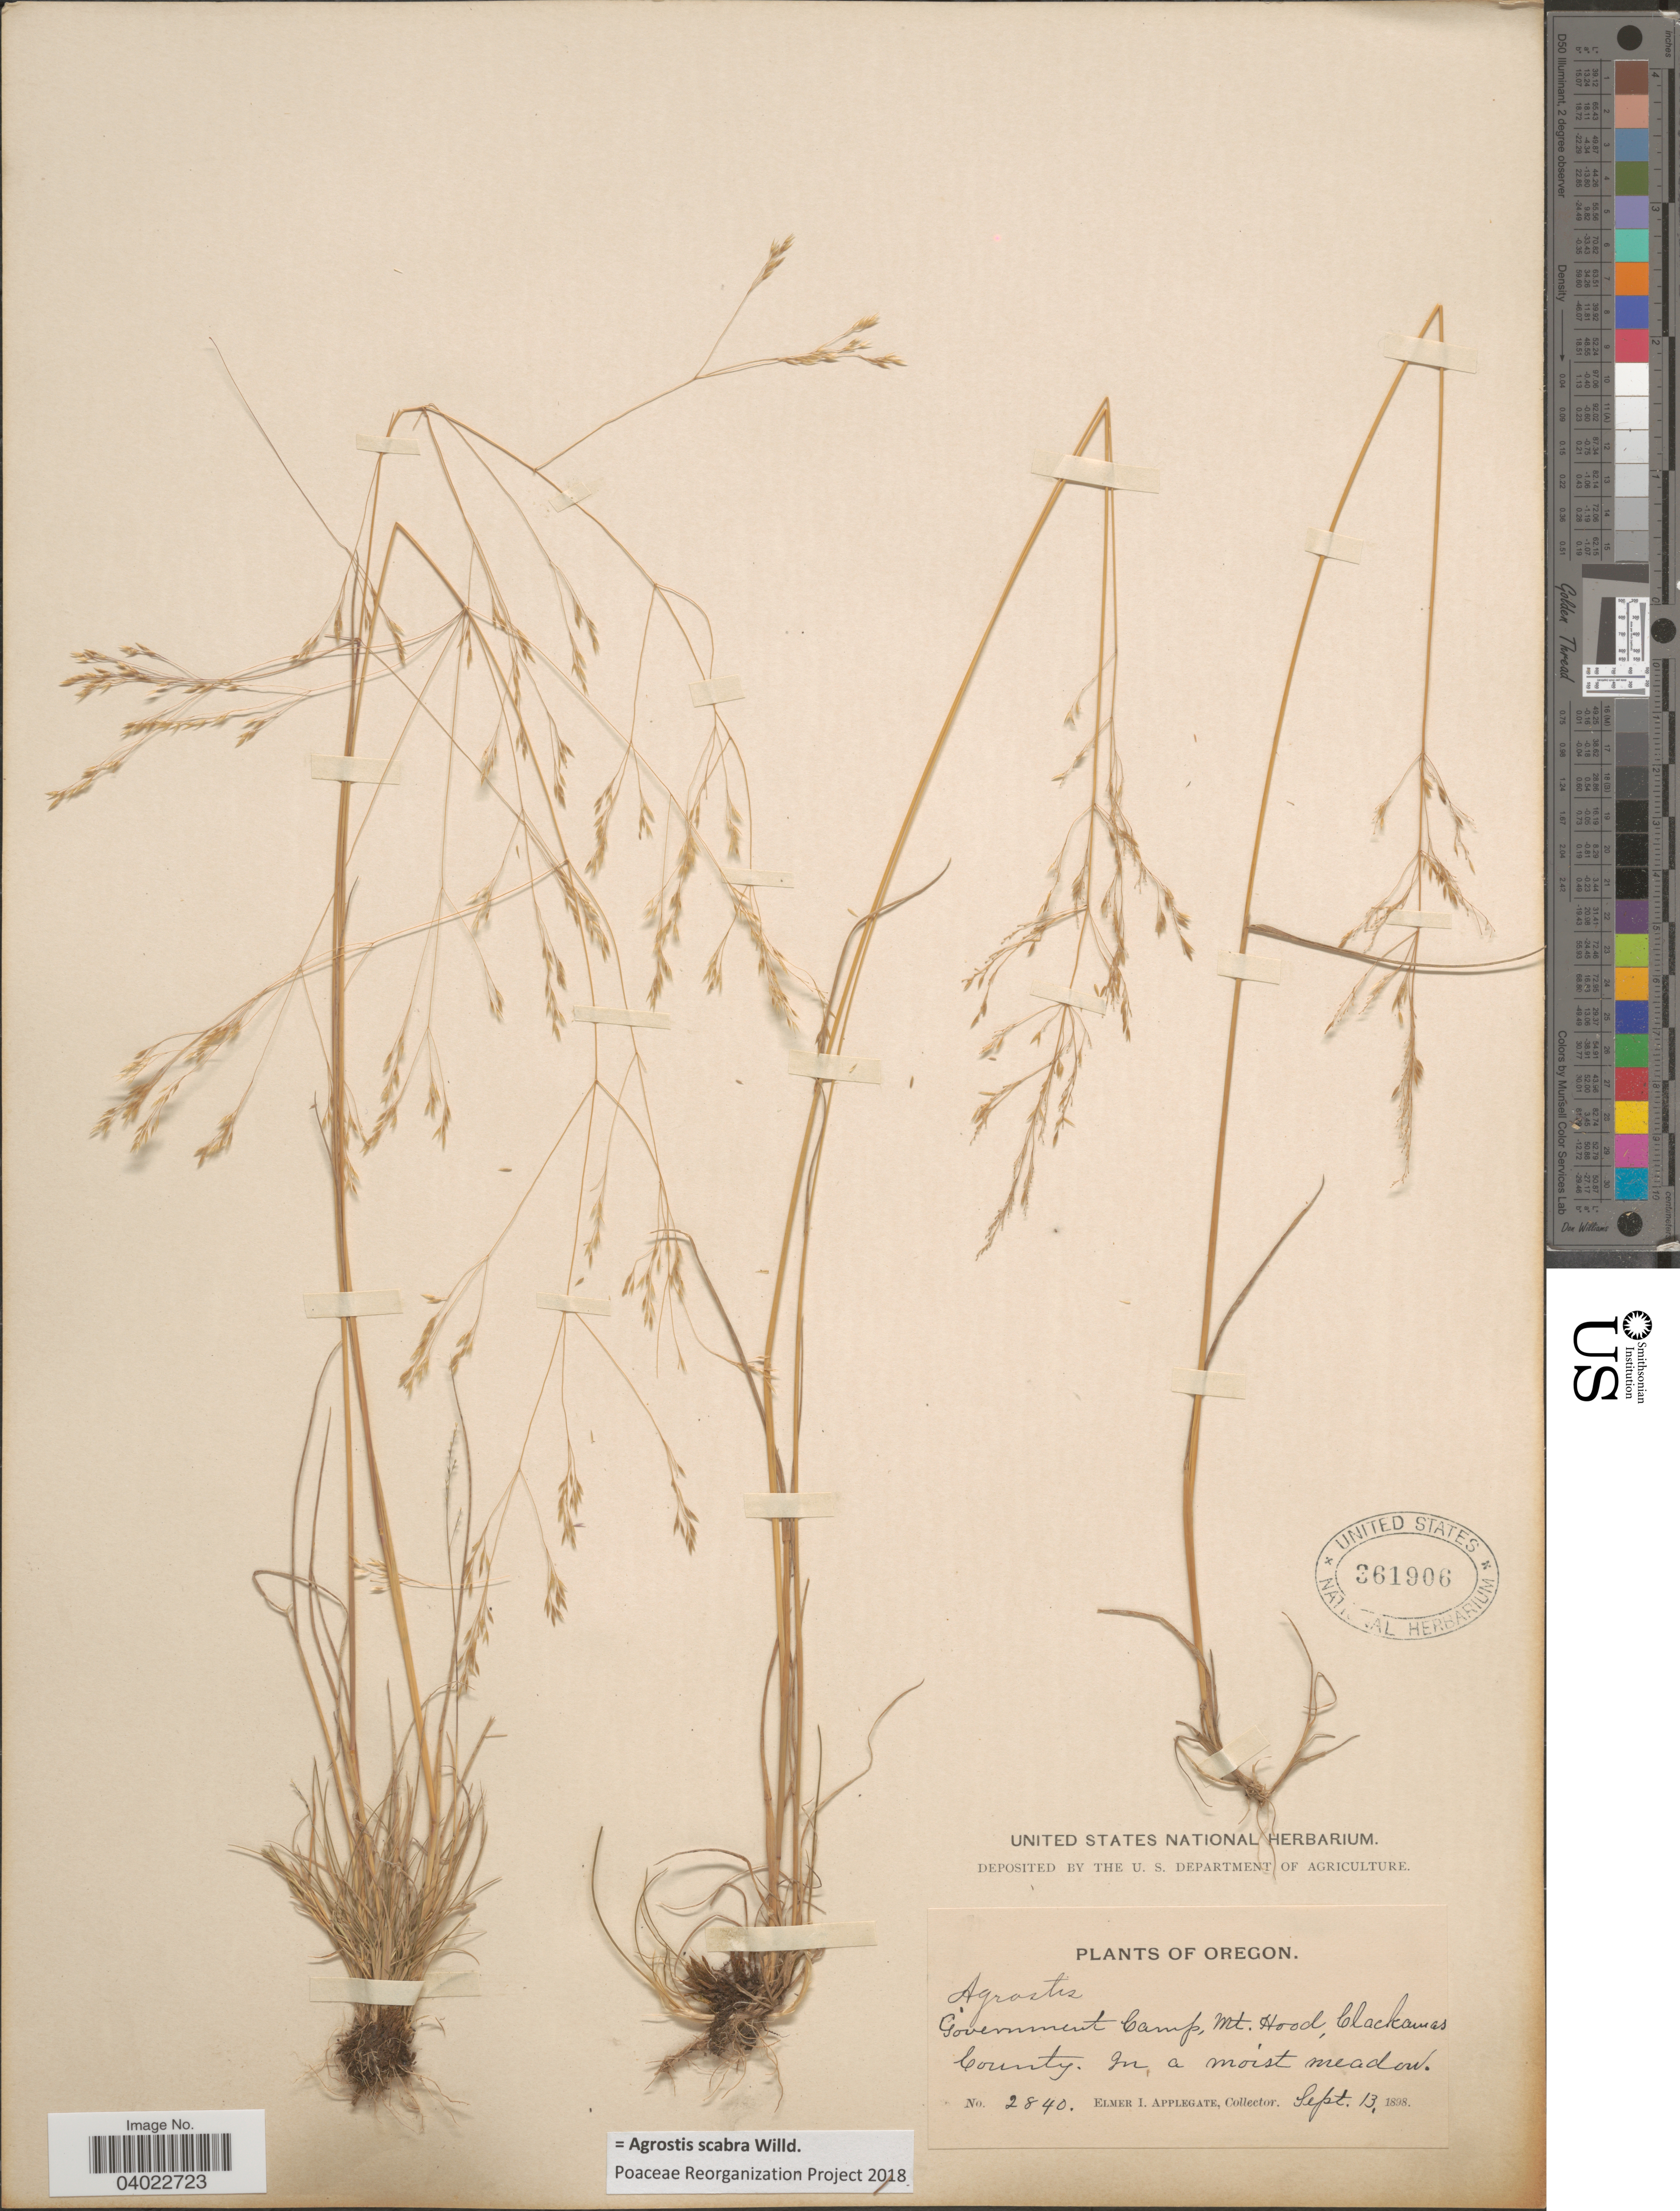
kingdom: Plantae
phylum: Tracheophyta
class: Liliopsida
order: Poales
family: Poaceae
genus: Agrostis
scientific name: Agrostis scabra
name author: Willd.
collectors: E. I. Applegate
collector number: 2840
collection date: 1898-09-13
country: United States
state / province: Oregon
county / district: Clackamas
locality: Government Camp, Mt. Hood, Clackamas County.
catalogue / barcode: US 361906